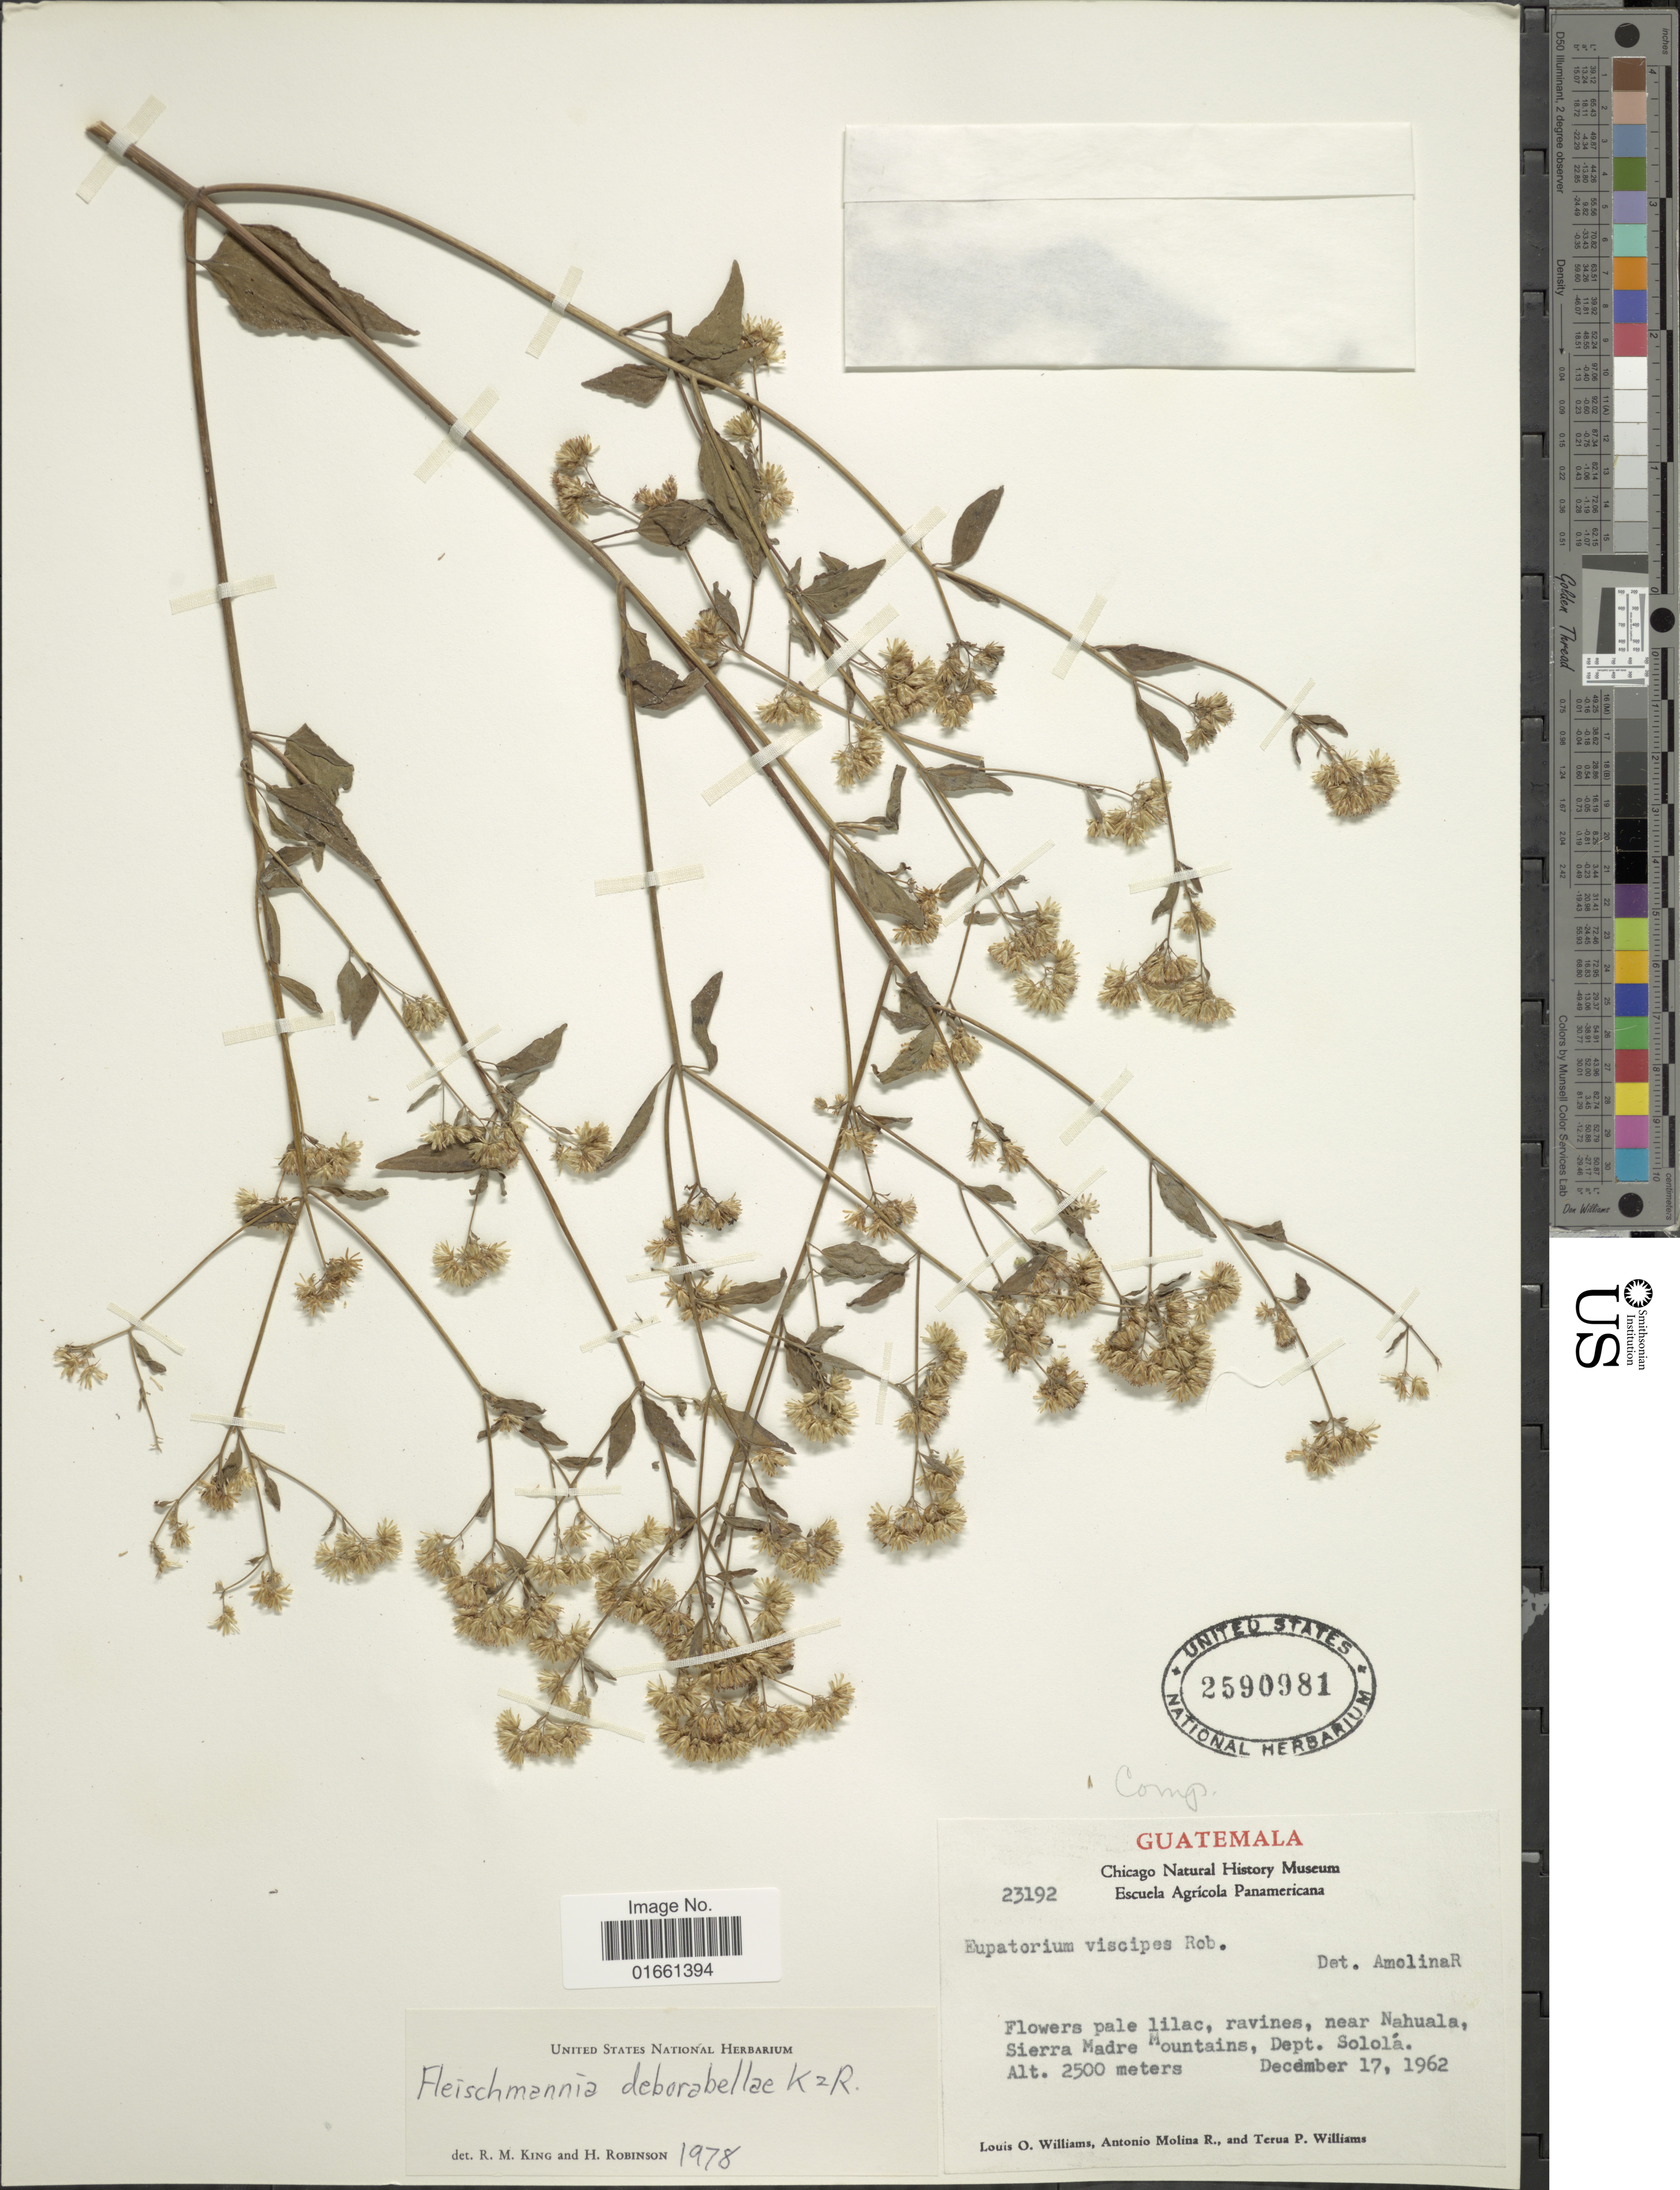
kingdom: Plantae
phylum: Tracheophyta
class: Magnoliopsida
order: Asterales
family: Asteraceae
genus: Fleischmannia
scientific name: Fleischmannia deborabellae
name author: R.M. King & H. Rob.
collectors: L. O. Williams, A. Molina R. & T. P. Williams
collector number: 23192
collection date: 1962-12-17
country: Guatemala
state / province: Guatemala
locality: Ravines, near Nahuala, Sierra Madre Mountains, Dept. Solola.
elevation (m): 2500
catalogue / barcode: US 2590981